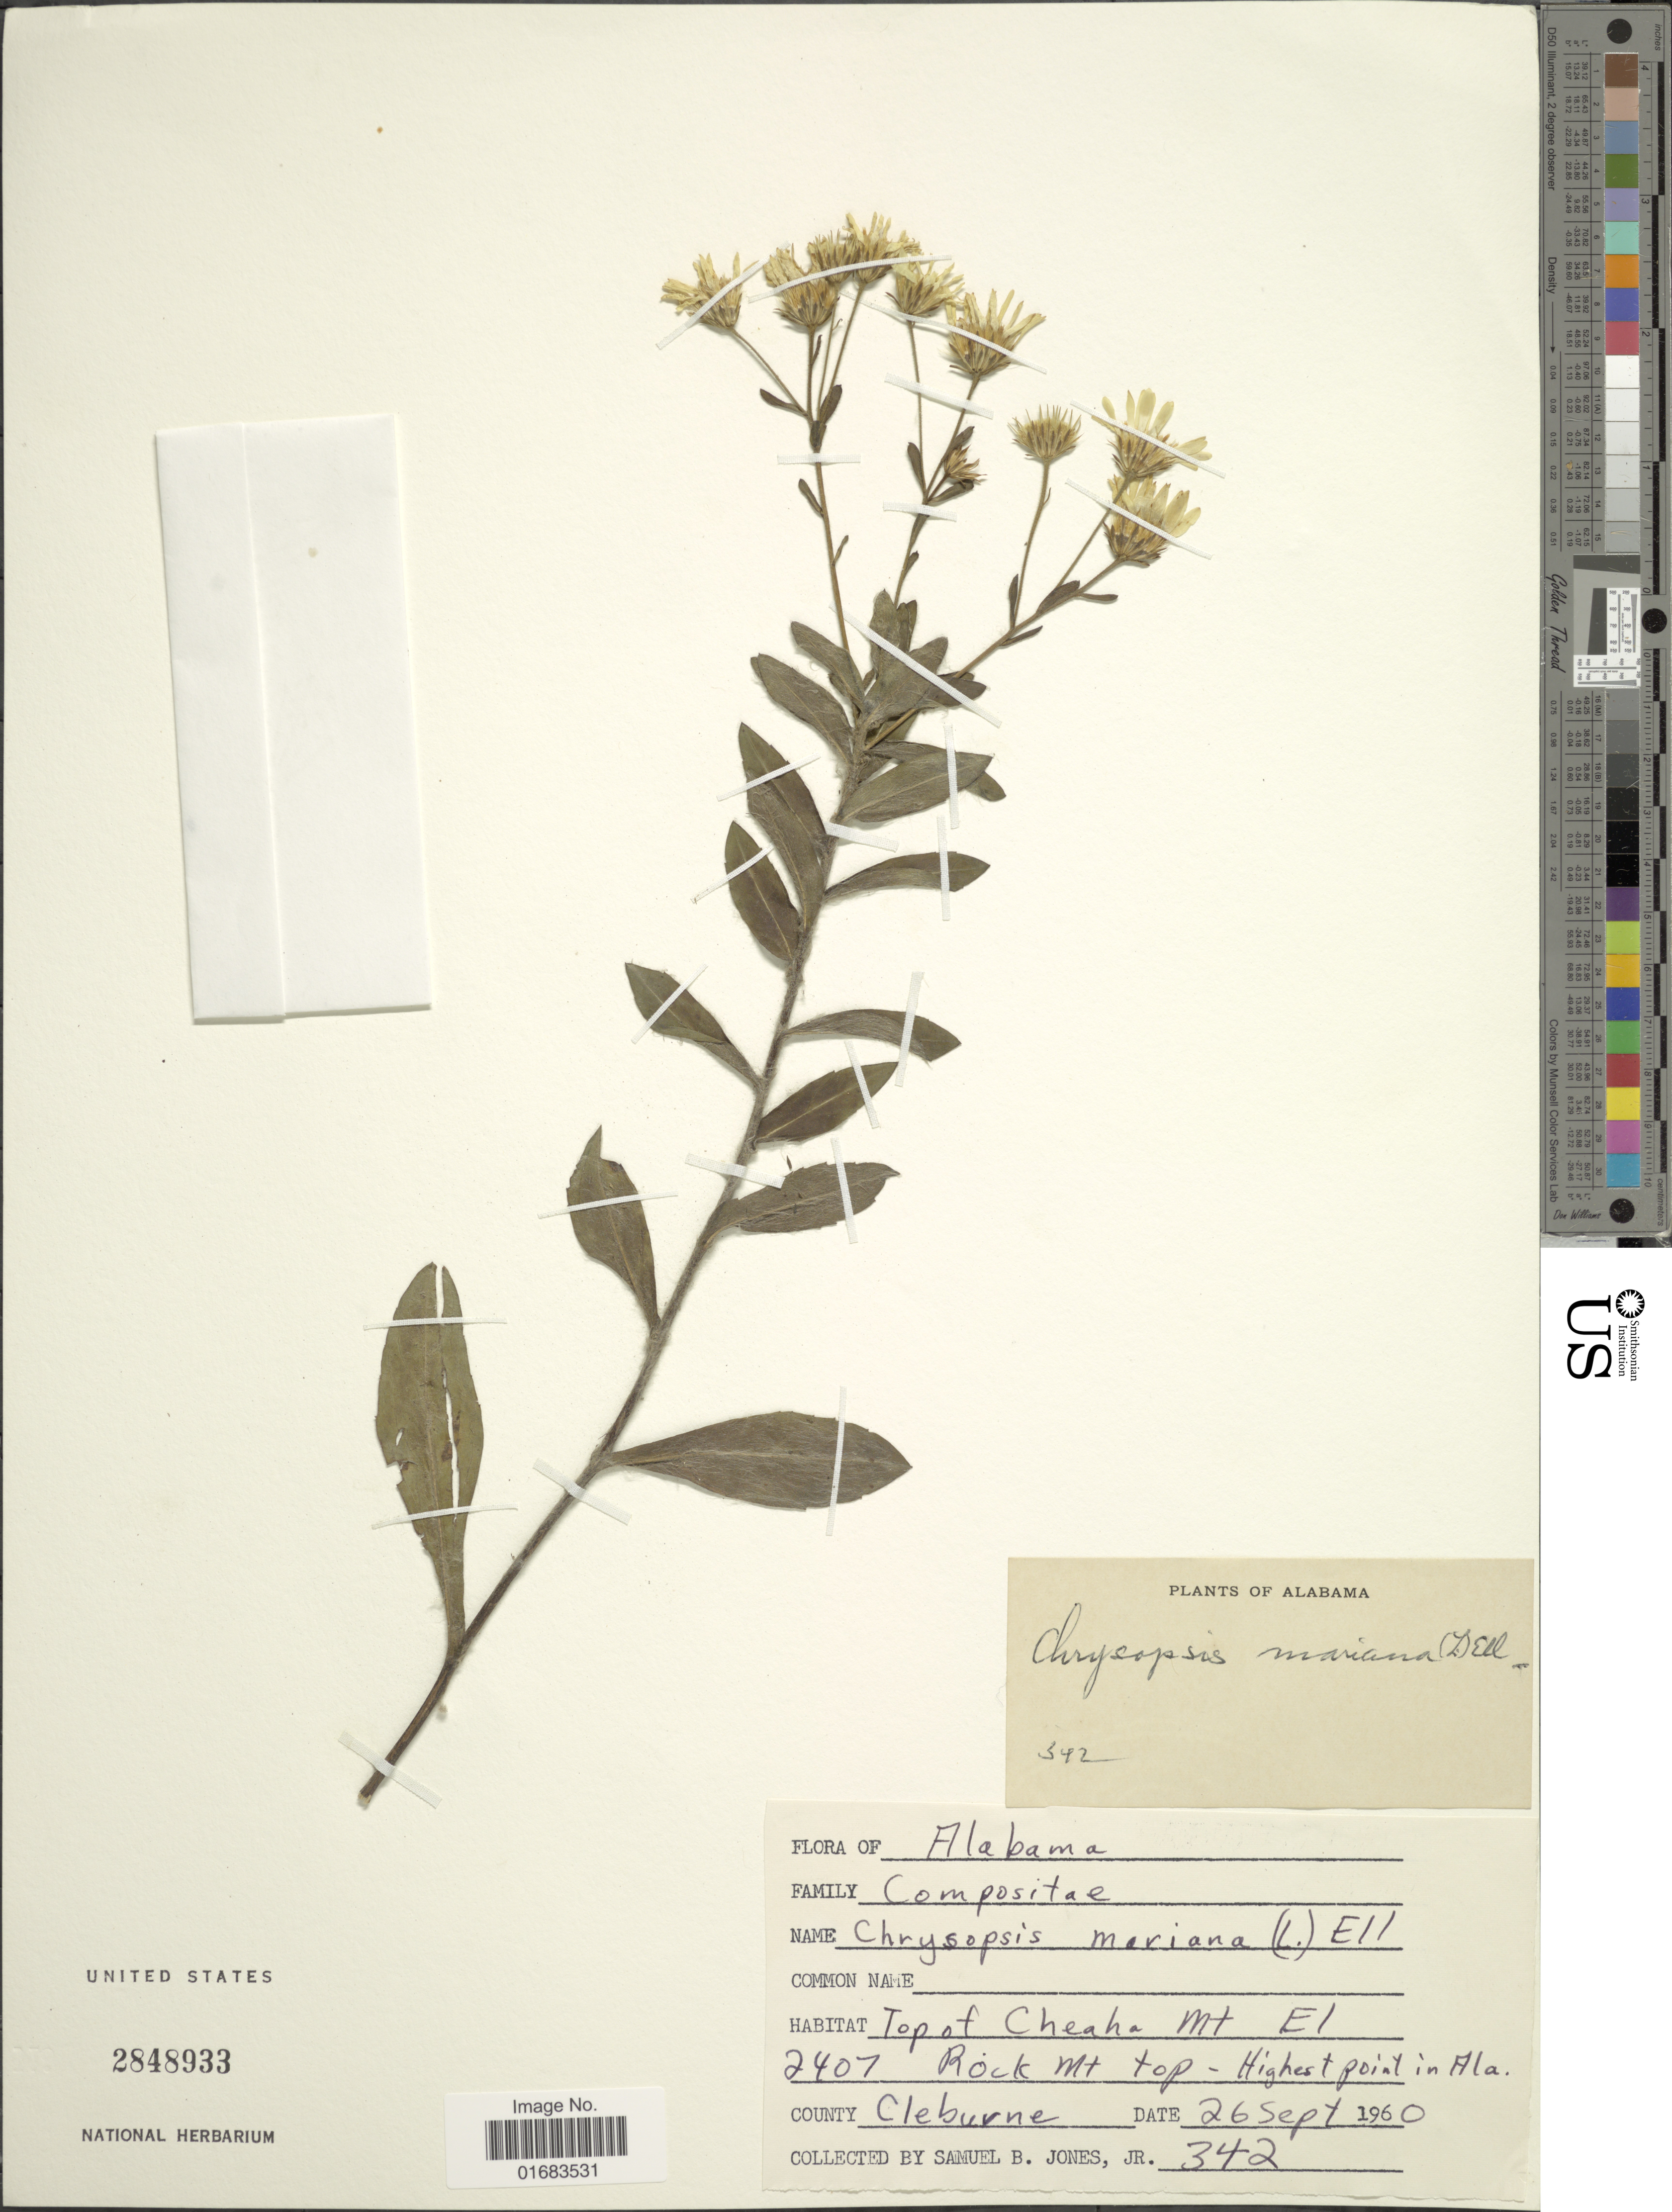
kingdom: Plantae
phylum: Tracheophyta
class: Magnoliopsida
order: Asterales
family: Asteraceae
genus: Chrysopsis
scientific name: Chrysopsis mariana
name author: (L.) Elliott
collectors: S. B. Jones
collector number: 342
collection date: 1960-09-26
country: United States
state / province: Alabama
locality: Top of Cheahe Mt. El 2407, Rock Mt, top - Highest point in Ala., County Cleburne.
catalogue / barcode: US 2848933